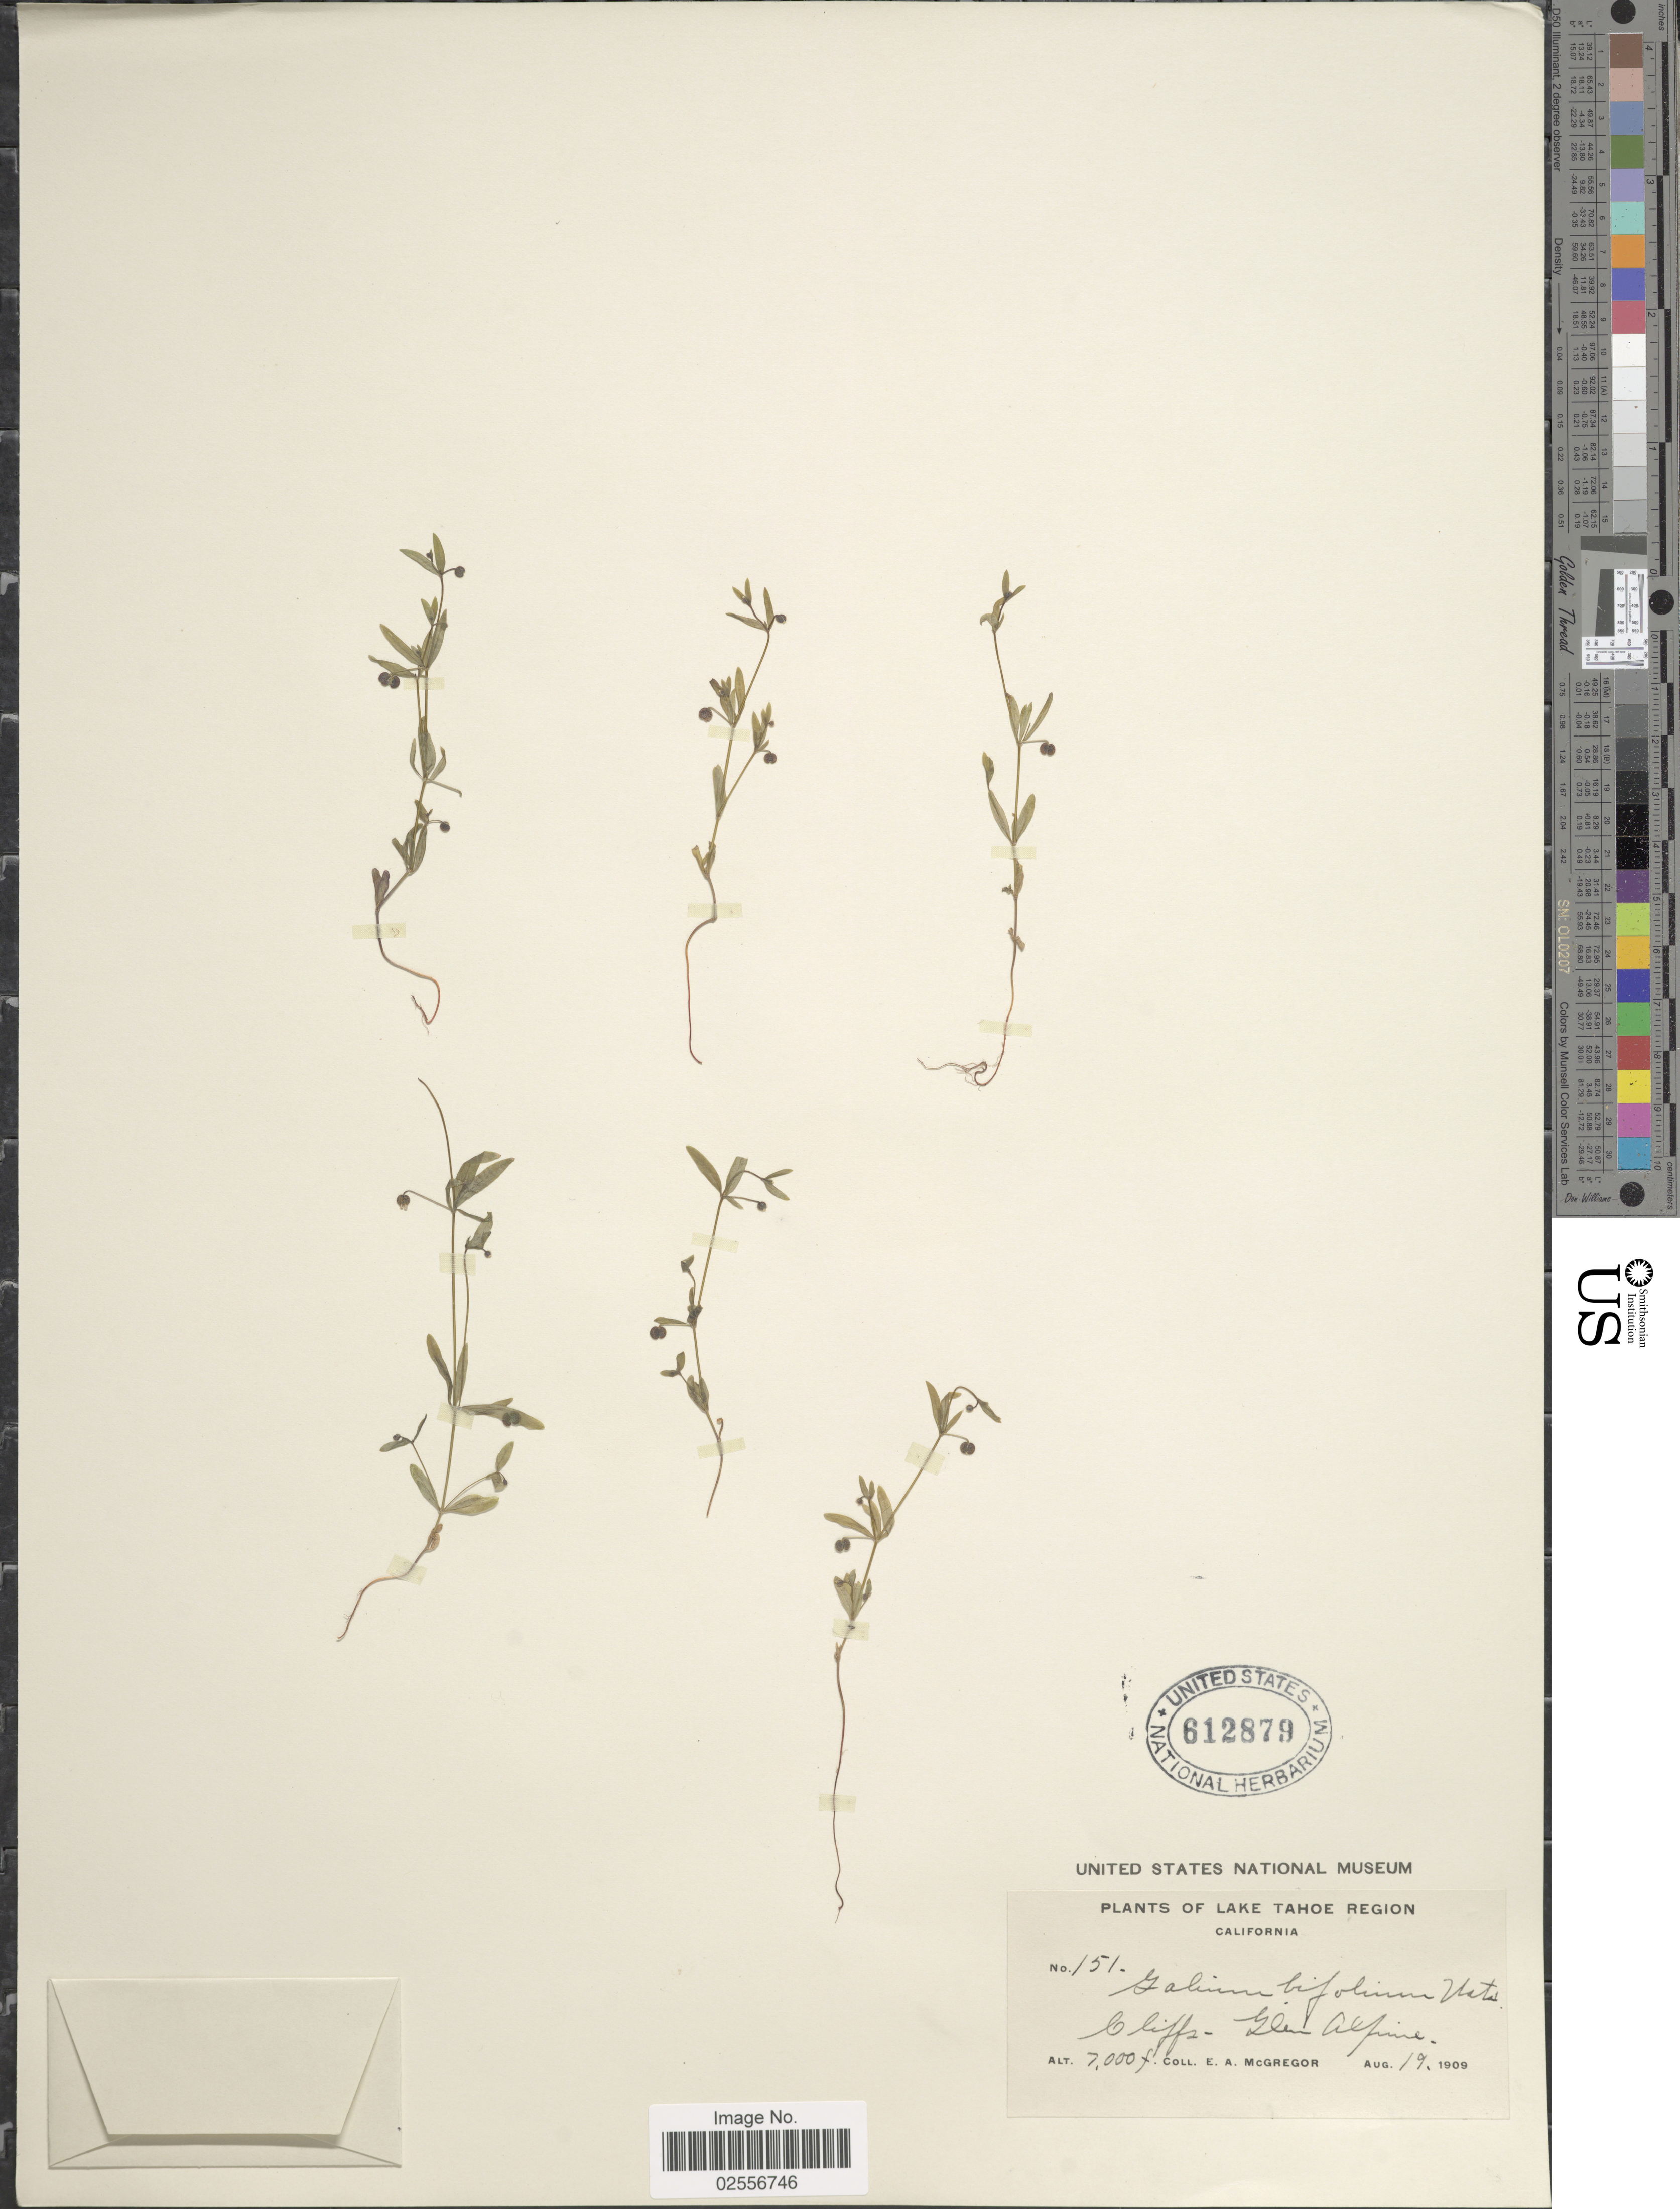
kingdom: Plantae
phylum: Tracheophyta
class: Magnoliopsida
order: Gentianales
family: Rubiaceae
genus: Galium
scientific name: Galium bifolium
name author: S. Watson in C. King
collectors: E. A. McGregor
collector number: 151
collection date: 1909-08-19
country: United States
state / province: California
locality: Lake Tahoe Region. Cliffs. Glen Alpine.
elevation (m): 2134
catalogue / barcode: US 612879